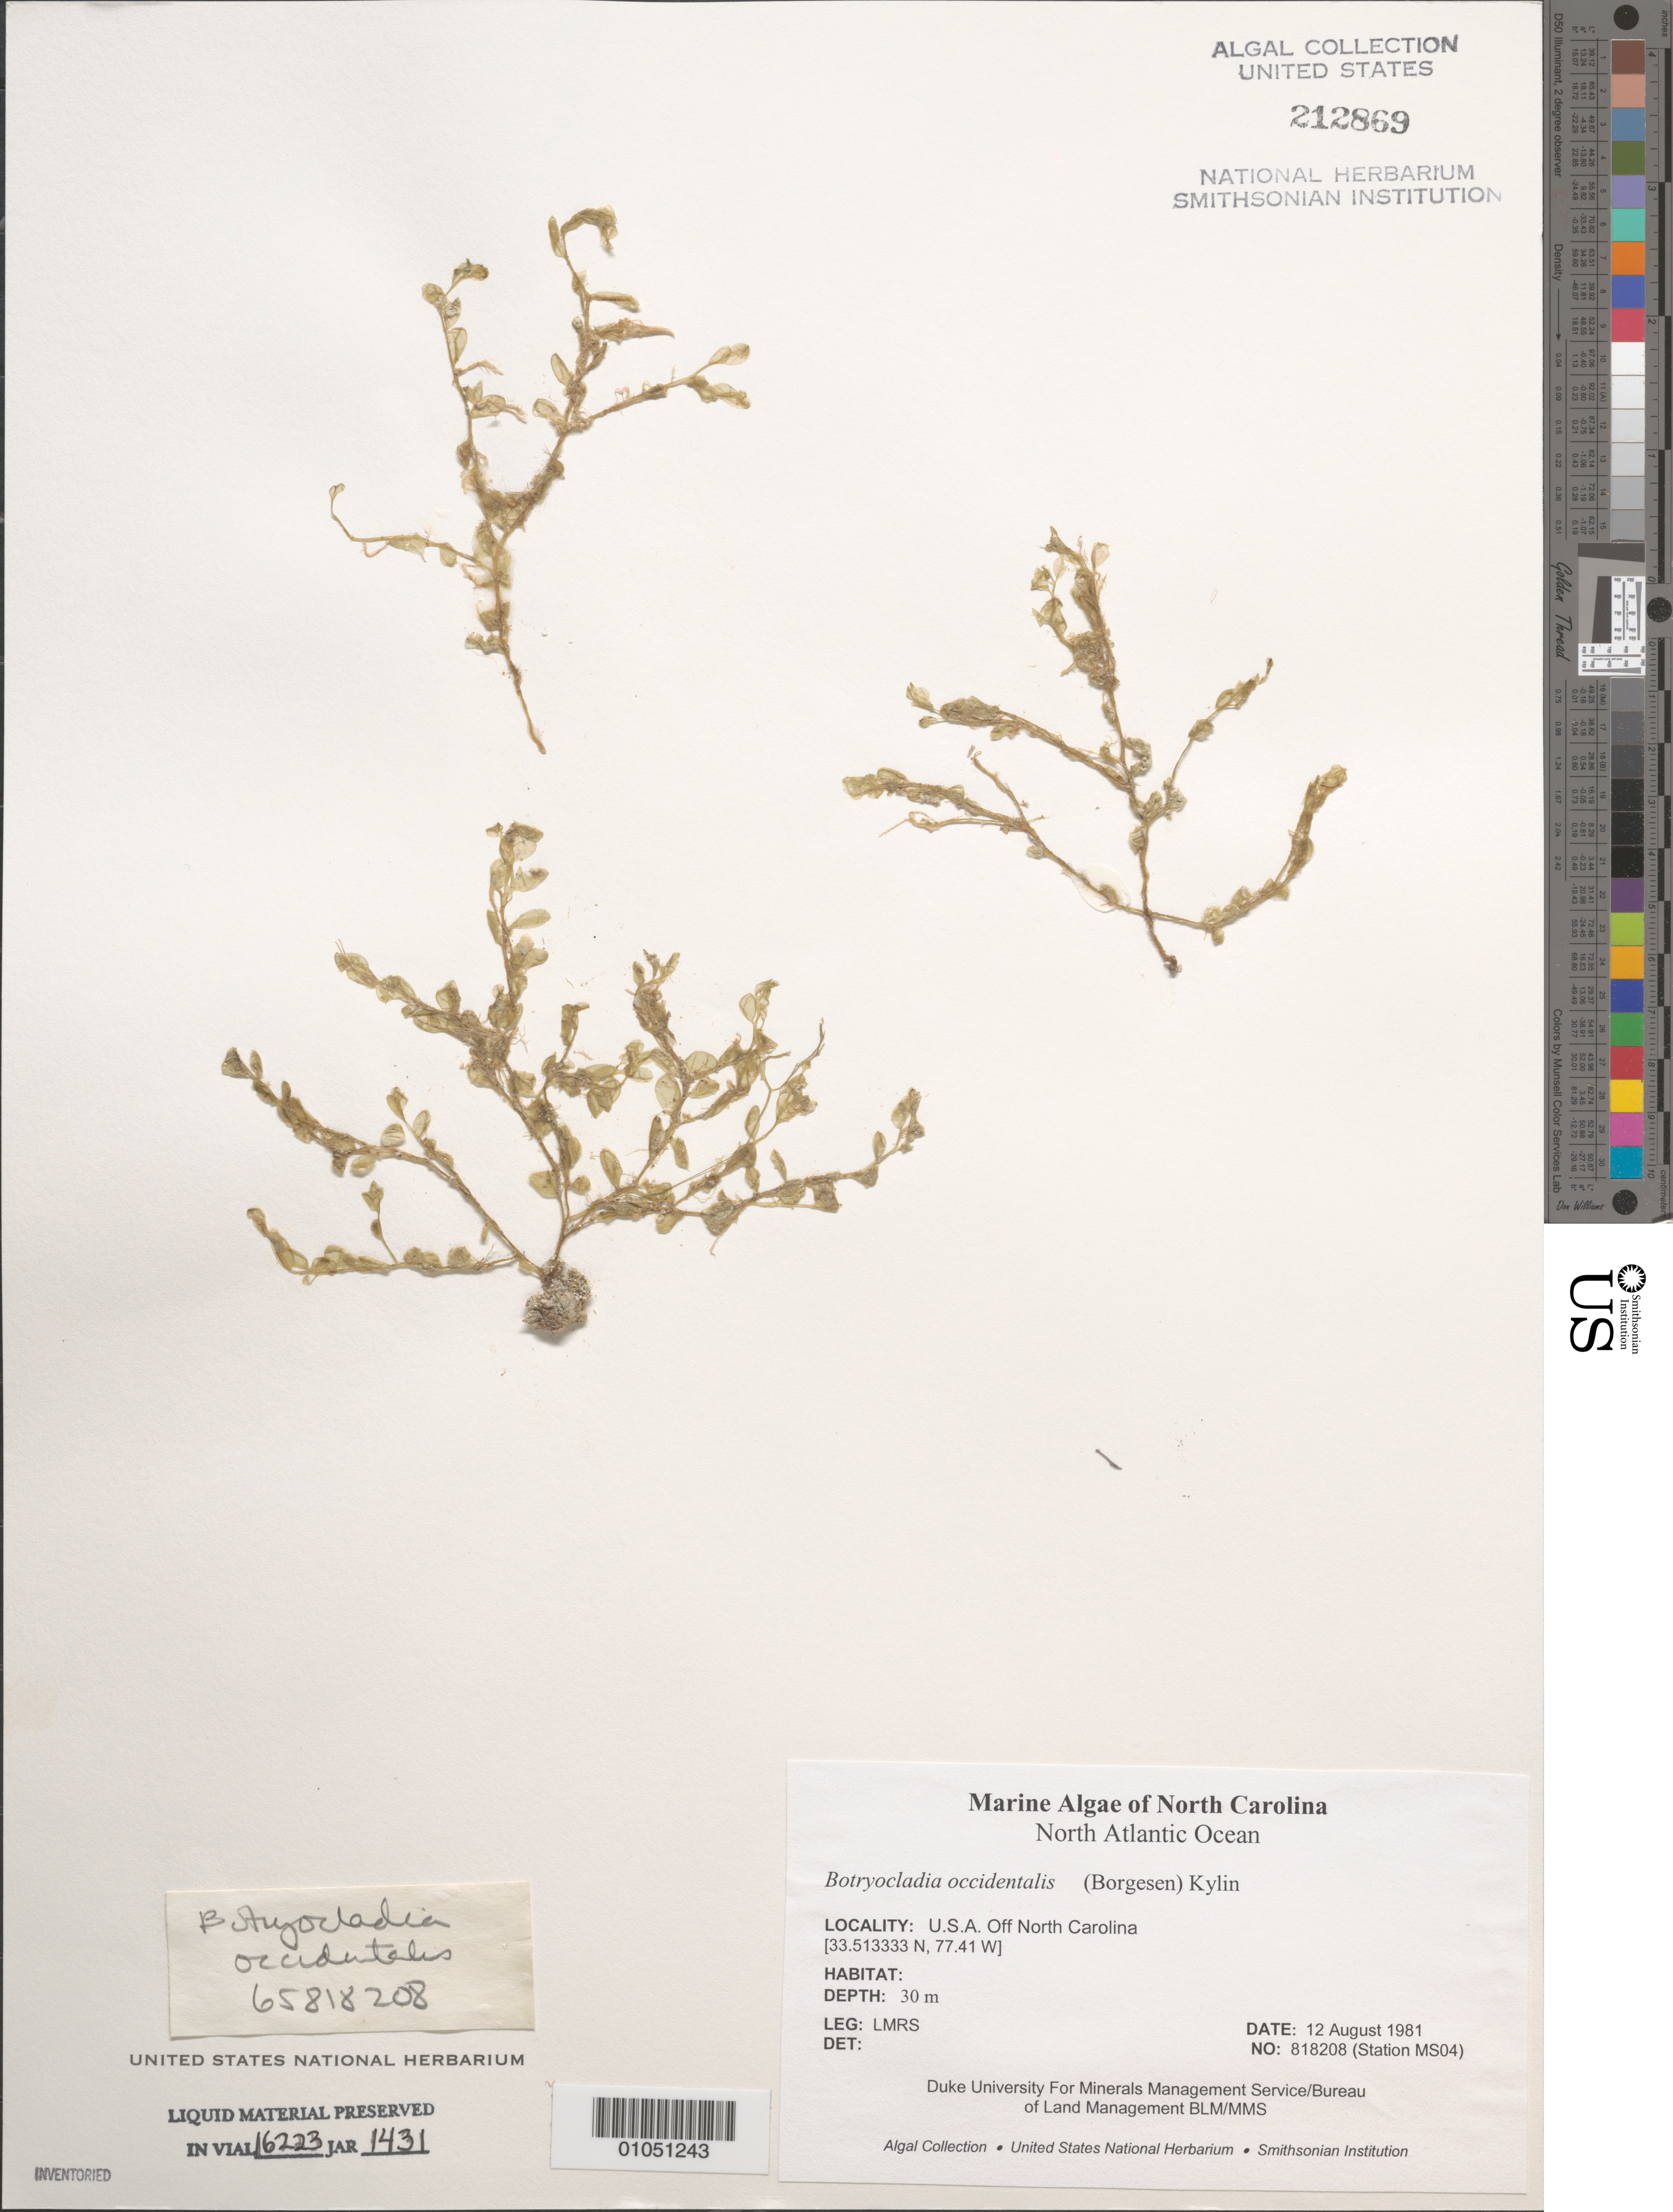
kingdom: Plantae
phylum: Rhodophyta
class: Florideophyceae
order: Rhodymeniales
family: Rhodymeniaceae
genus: Botryocladia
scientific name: Botryocladia occidentalis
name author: (Børgesen) Kylin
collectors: LMRS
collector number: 818208 (Station MS04)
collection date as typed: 12 Aug 1981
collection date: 1981-08-12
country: United States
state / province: North Carolina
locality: North Atlantic Ocean off North Carolina coast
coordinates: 33.513333 N, 77.41 W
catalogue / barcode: US 212869